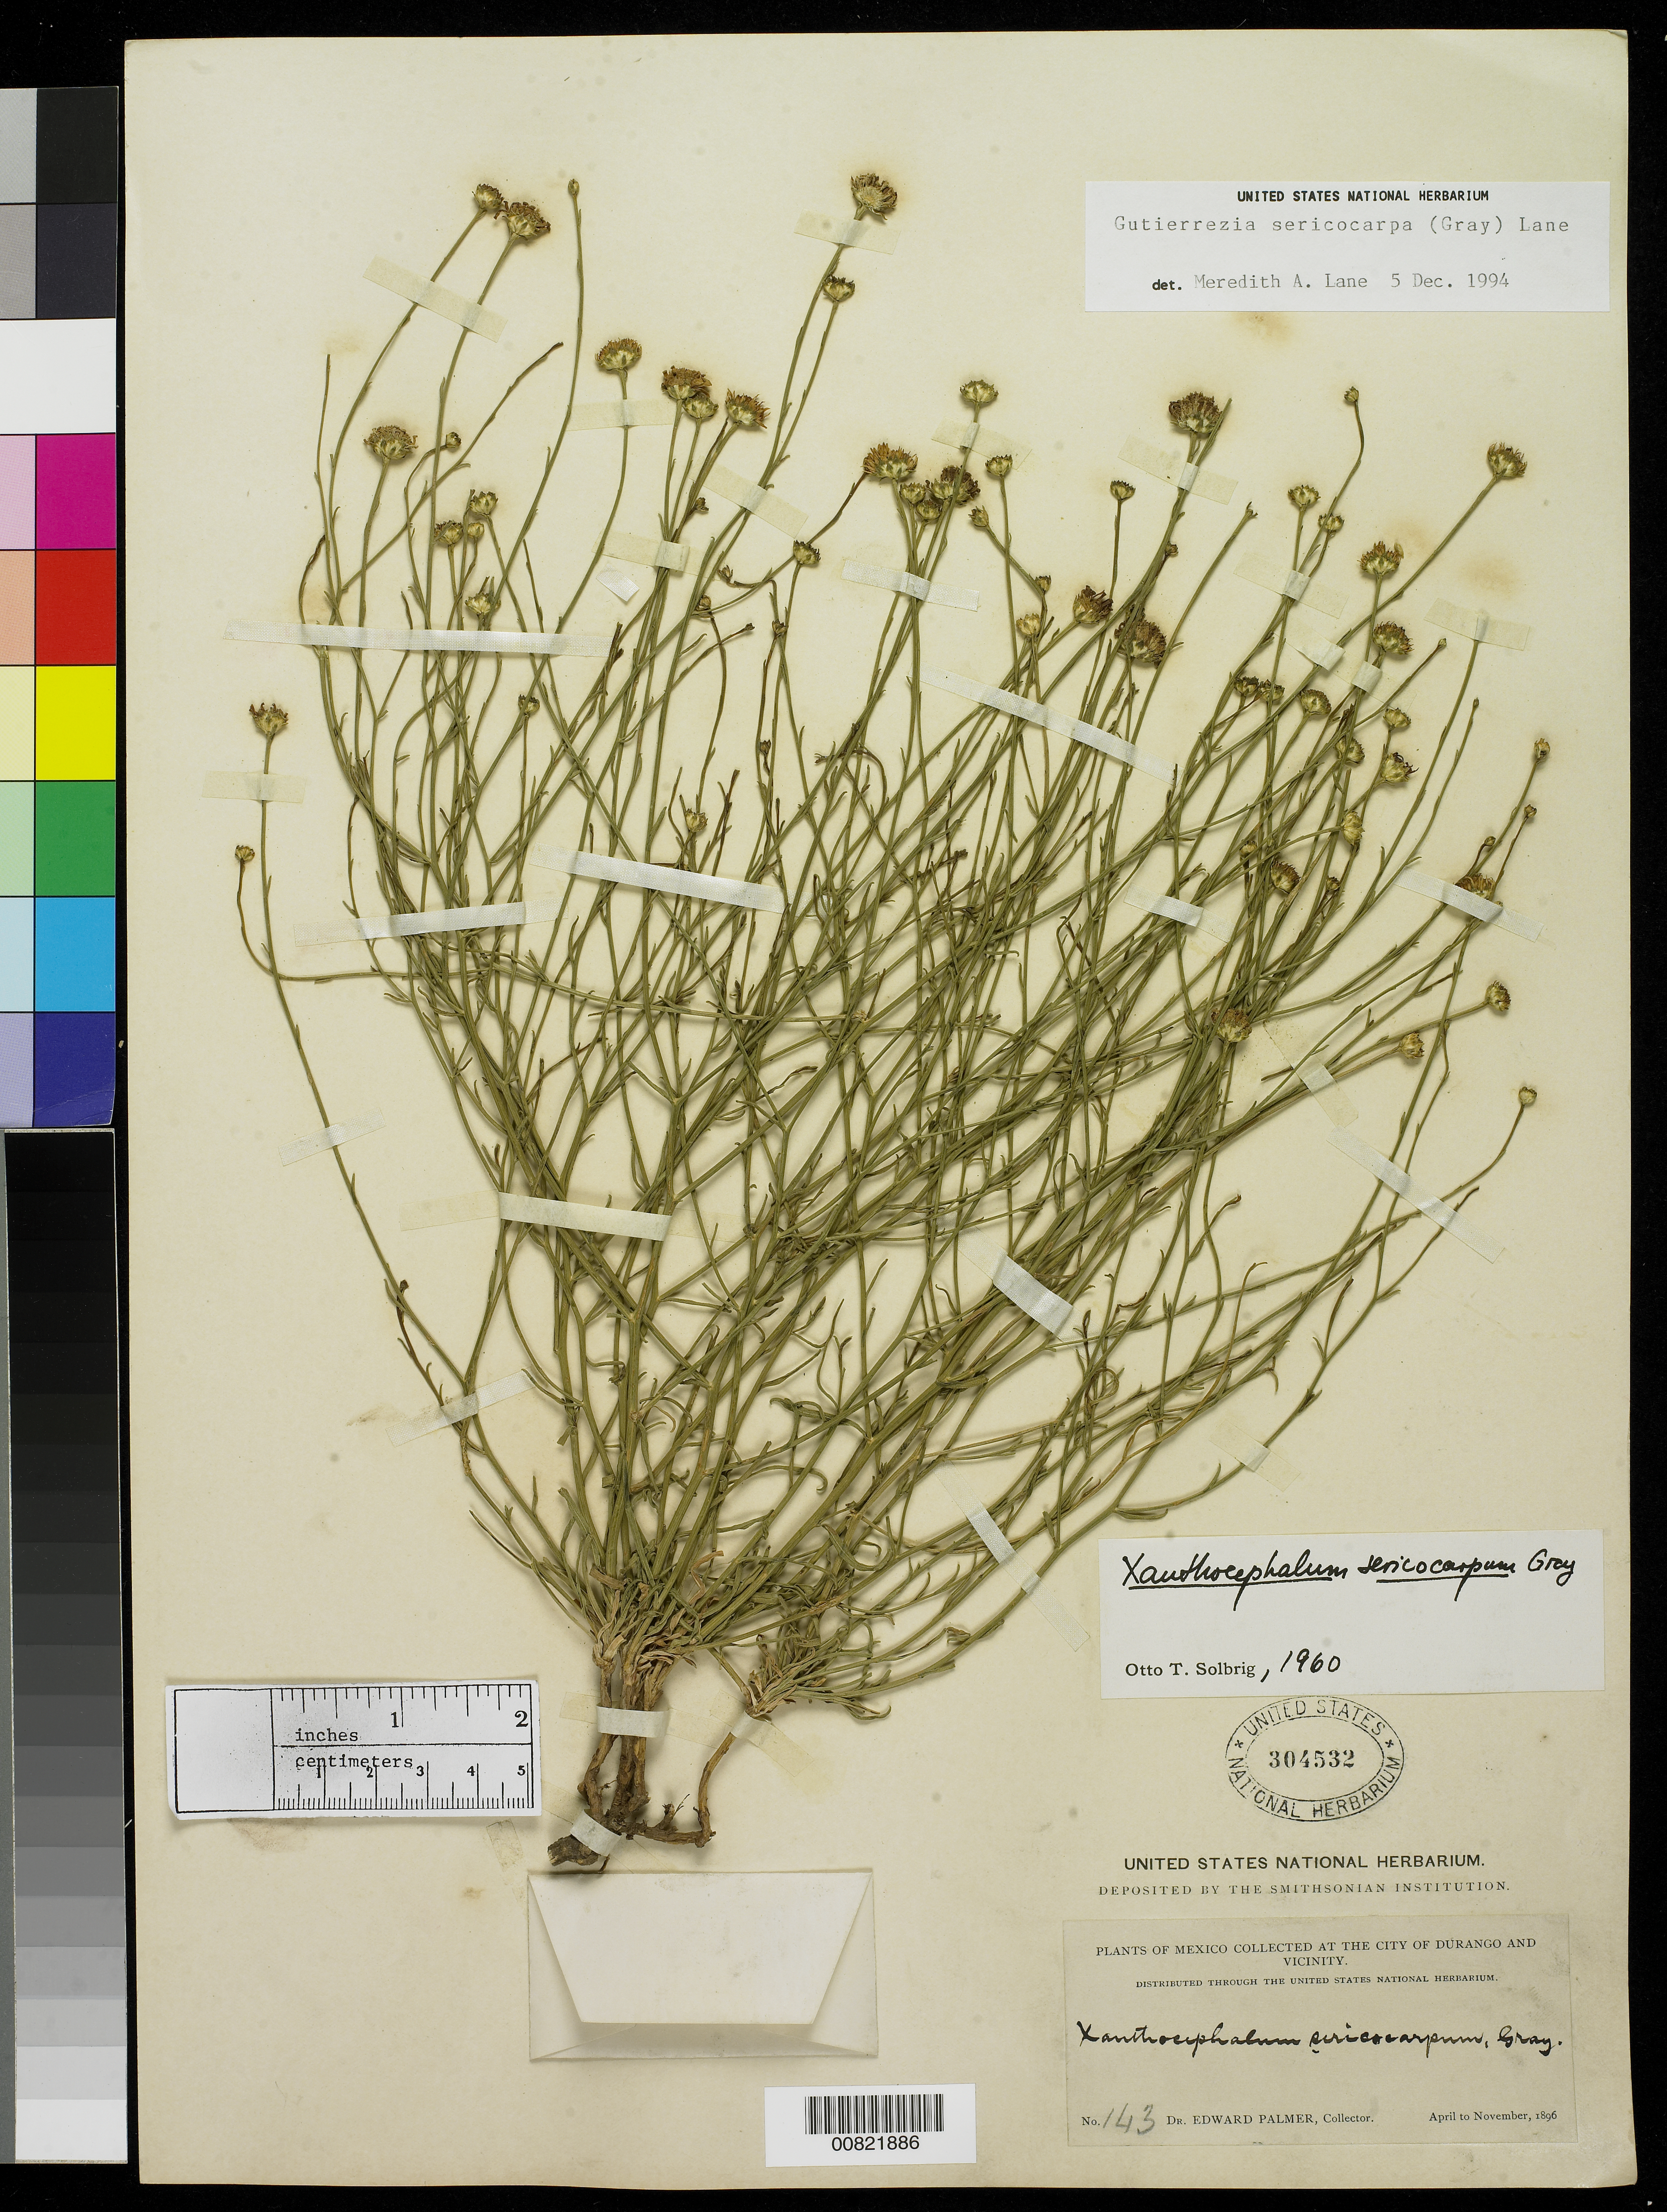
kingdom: Plantae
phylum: Tracheophyta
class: Magnoliopsida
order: Asterales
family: Asteraceae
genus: Gutierrezia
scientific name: Gutierrezia sericocarpa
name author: (A. Gray) M.A. Lane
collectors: E. Palmer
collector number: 143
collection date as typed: Apr 1896 to -- Nov 1896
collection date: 1896-04/1896-11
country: Mexico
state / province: Durango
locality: City of Durango and vicinity.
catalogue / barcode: US 304532